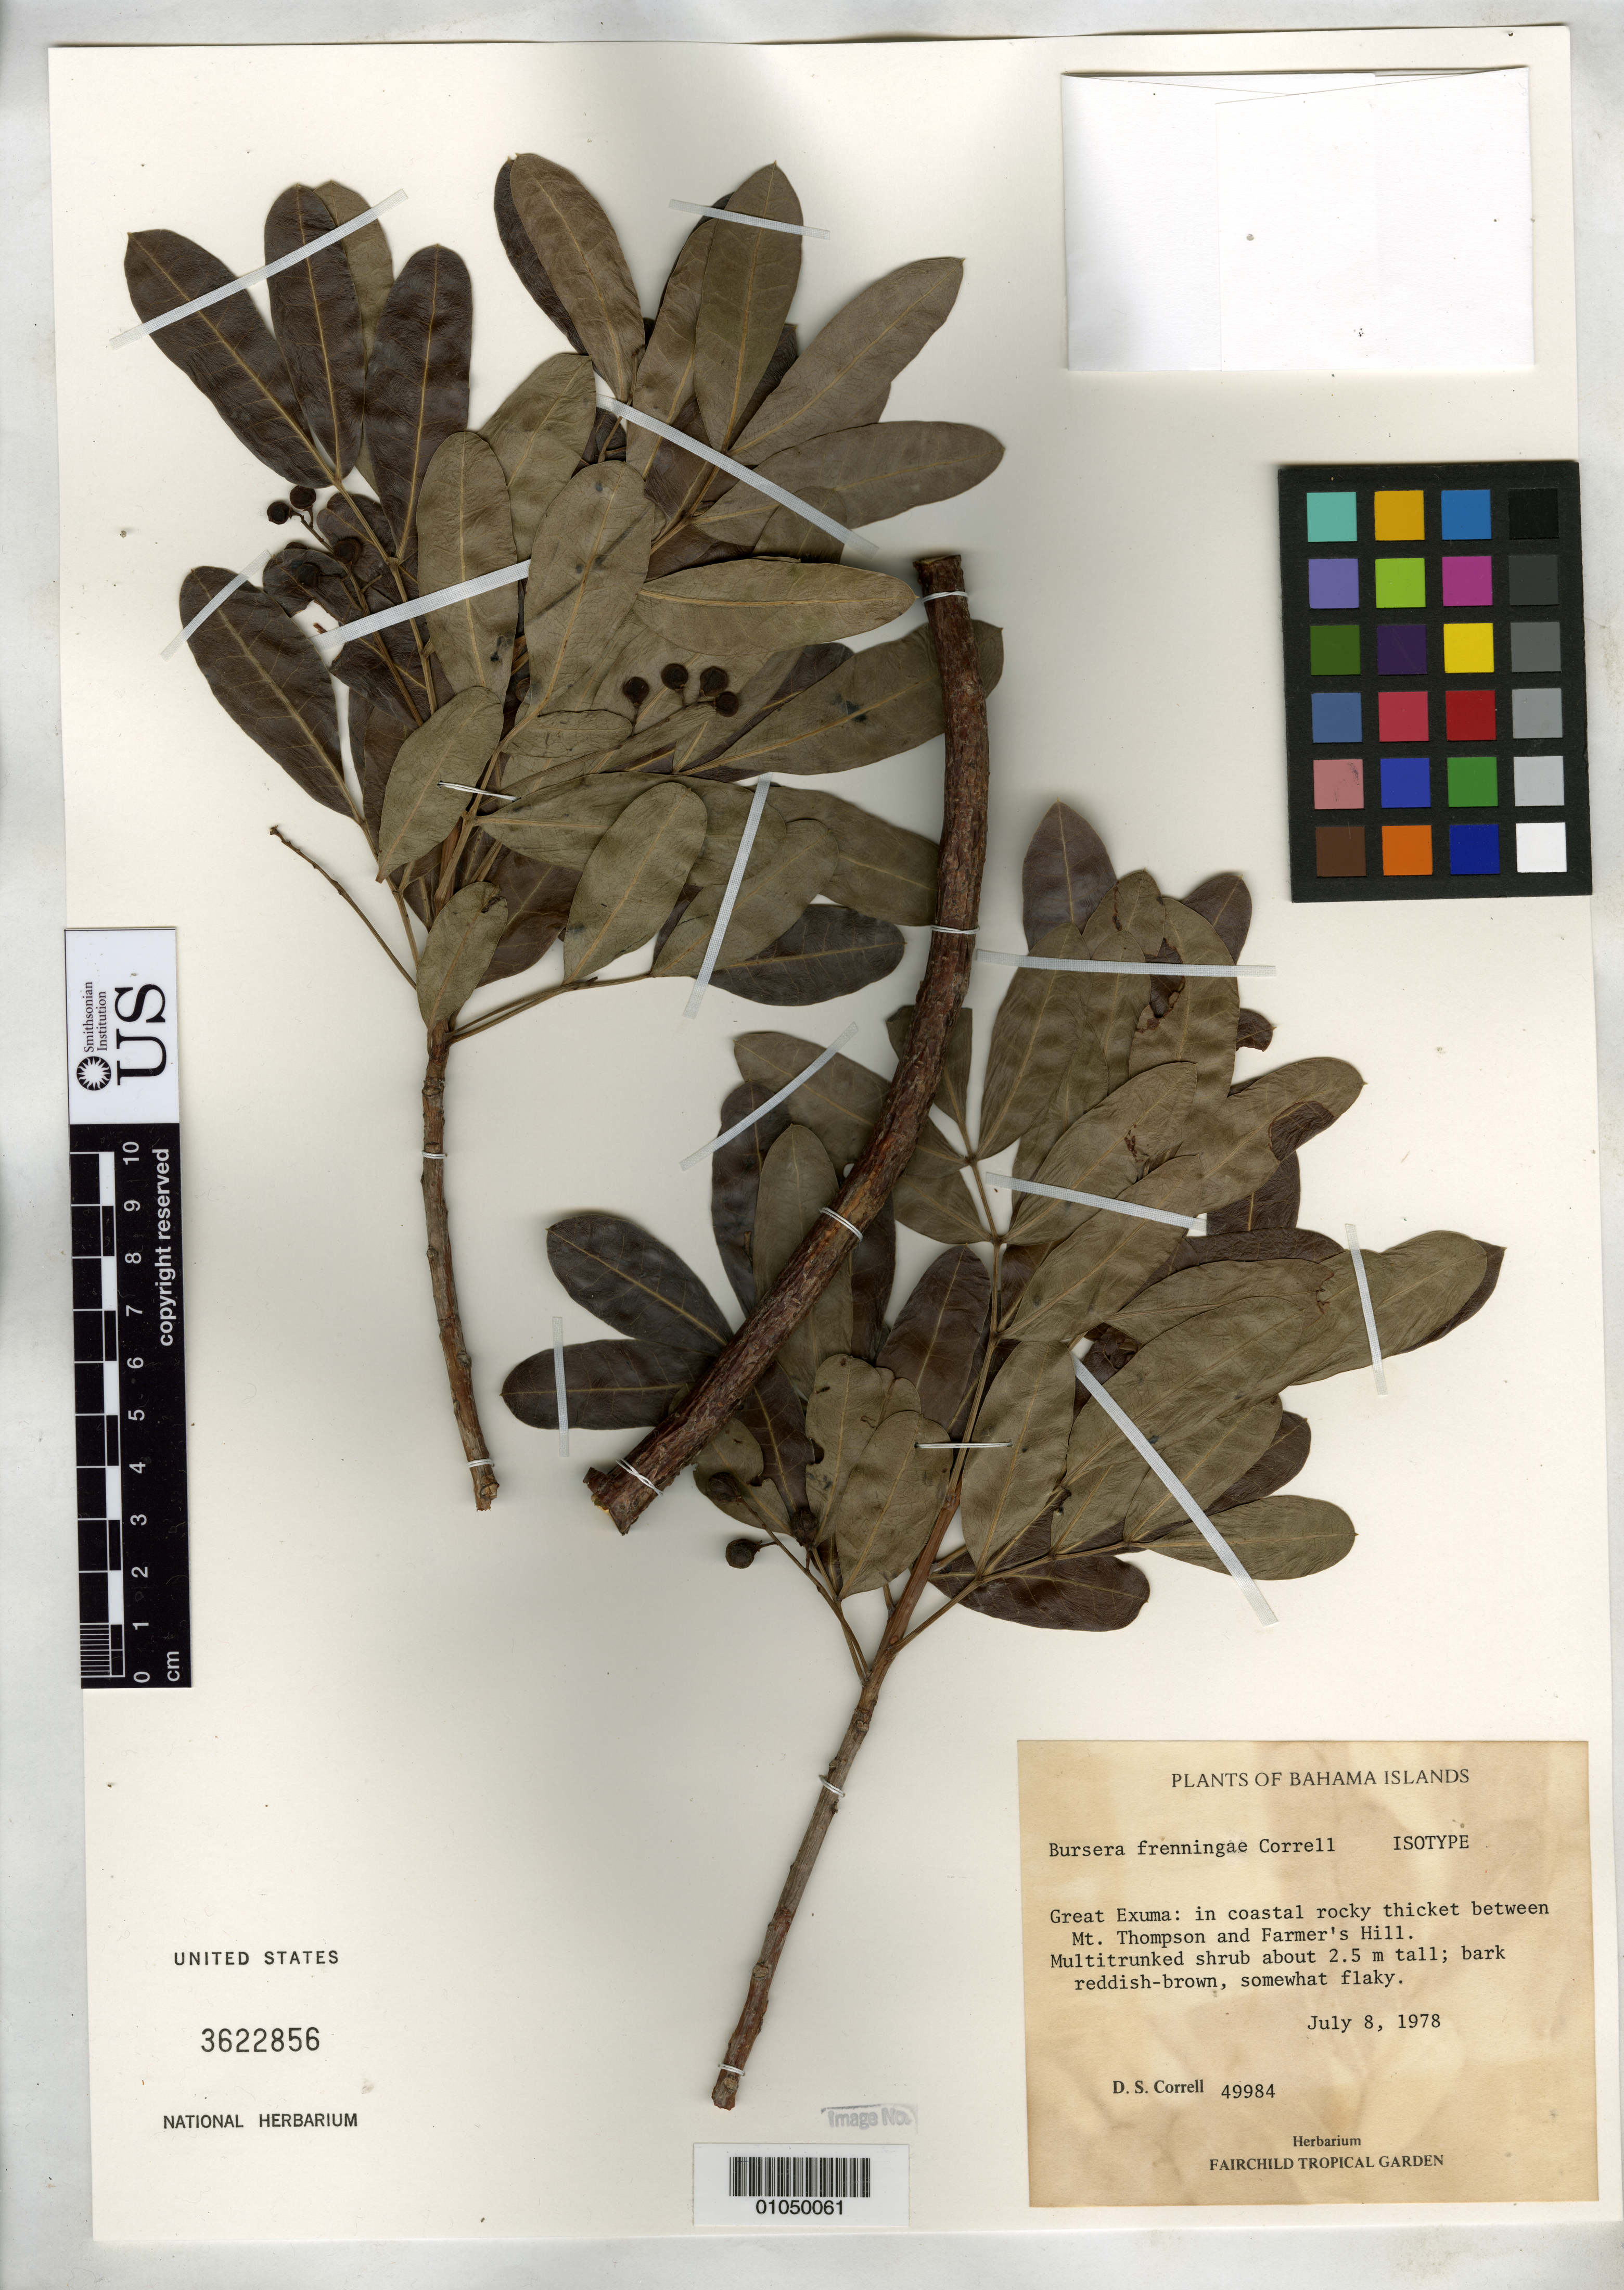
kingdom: Plantae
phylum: Tracheophyta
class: Magnoliopsida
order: Sapindales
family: Burseraceae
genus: Bursera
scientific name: Bursera frenningiae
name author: Correll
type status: Isotype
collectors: D. S. Correll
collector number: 49984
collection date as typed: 08 Jul 1978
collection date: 1978-07-08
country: Bahamas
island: Great Exuma Island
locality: Great Exuma: in coastal rocky thicket between Mt. Thompson and Farmer's Hill.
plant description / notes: Specific epithet published as "frenningae".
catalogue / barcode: US 3622856